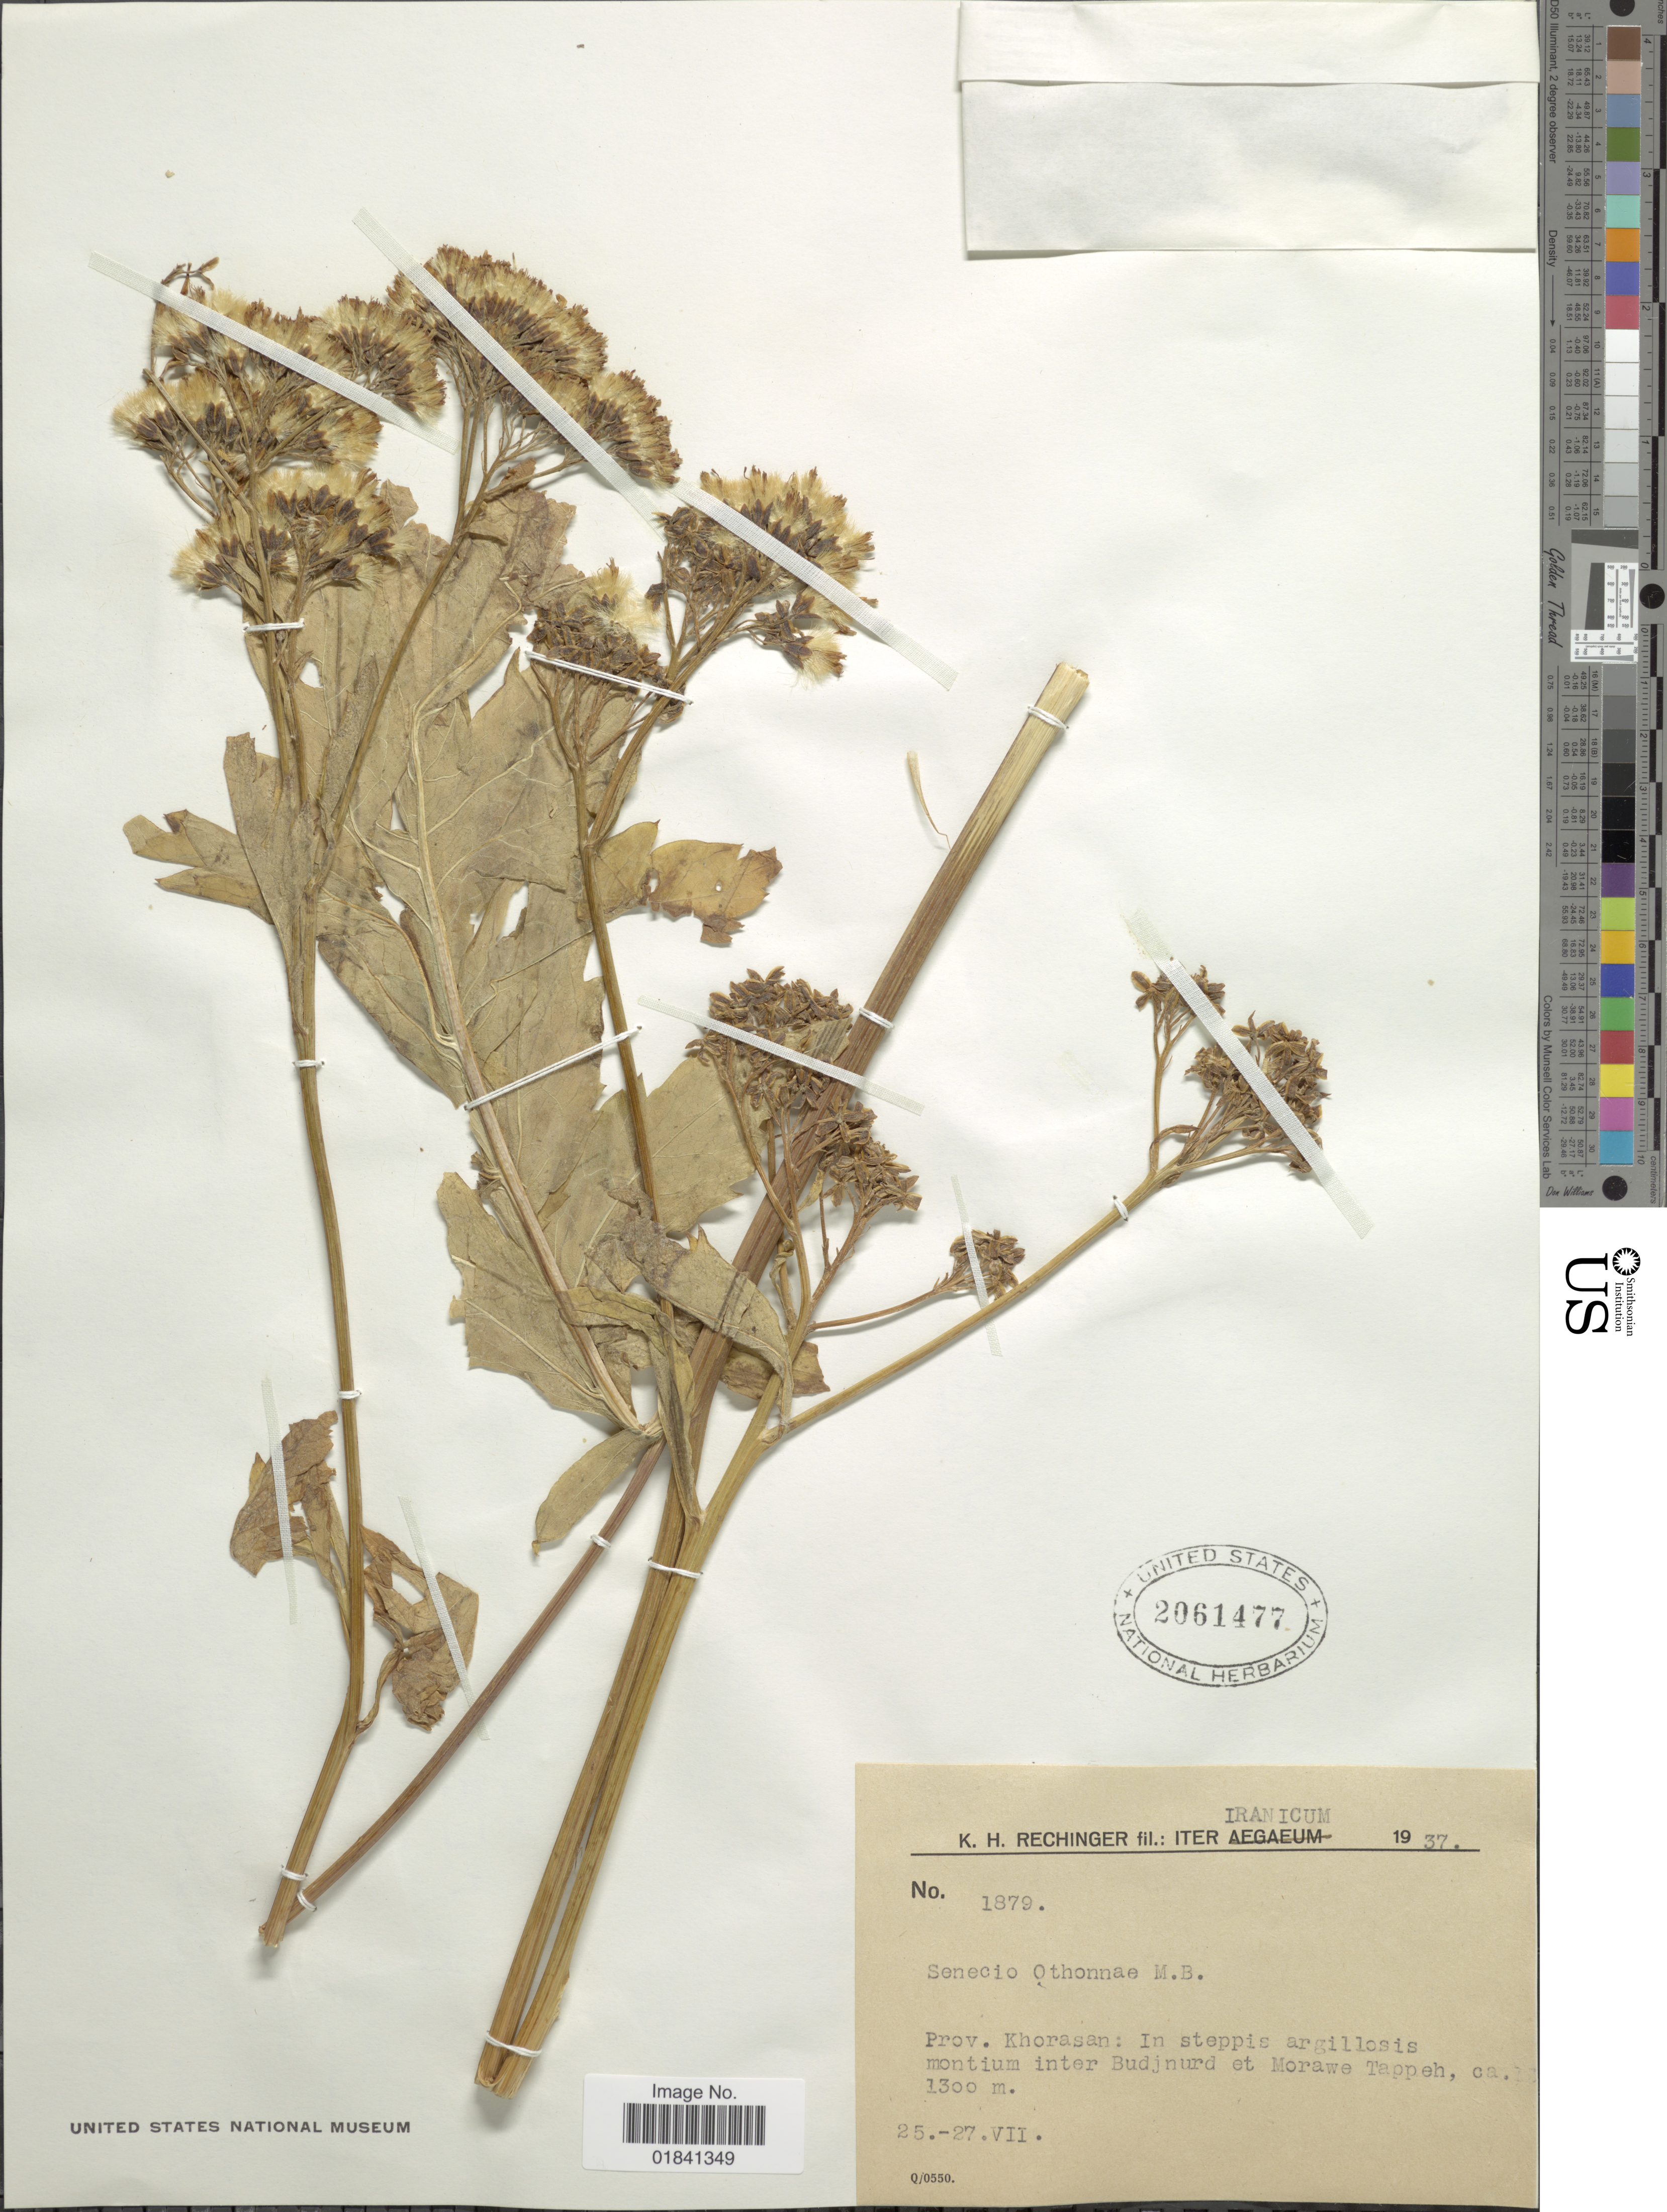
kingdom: Plantae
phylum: Tracheophyta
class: Magnoliopsida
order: Asterales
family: Asteraceae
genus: Senecio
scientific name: Senecio othannae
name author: M. Bieb.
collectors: K. H. Rechinger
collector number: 1879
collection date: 1937-07-25/1937-07-27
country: Iran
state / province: Khorasan [obsolete]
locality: In steppis argillosis montium inter Budjnurd et Morawe Tappeh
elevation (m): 1300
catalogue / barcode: US 2061477